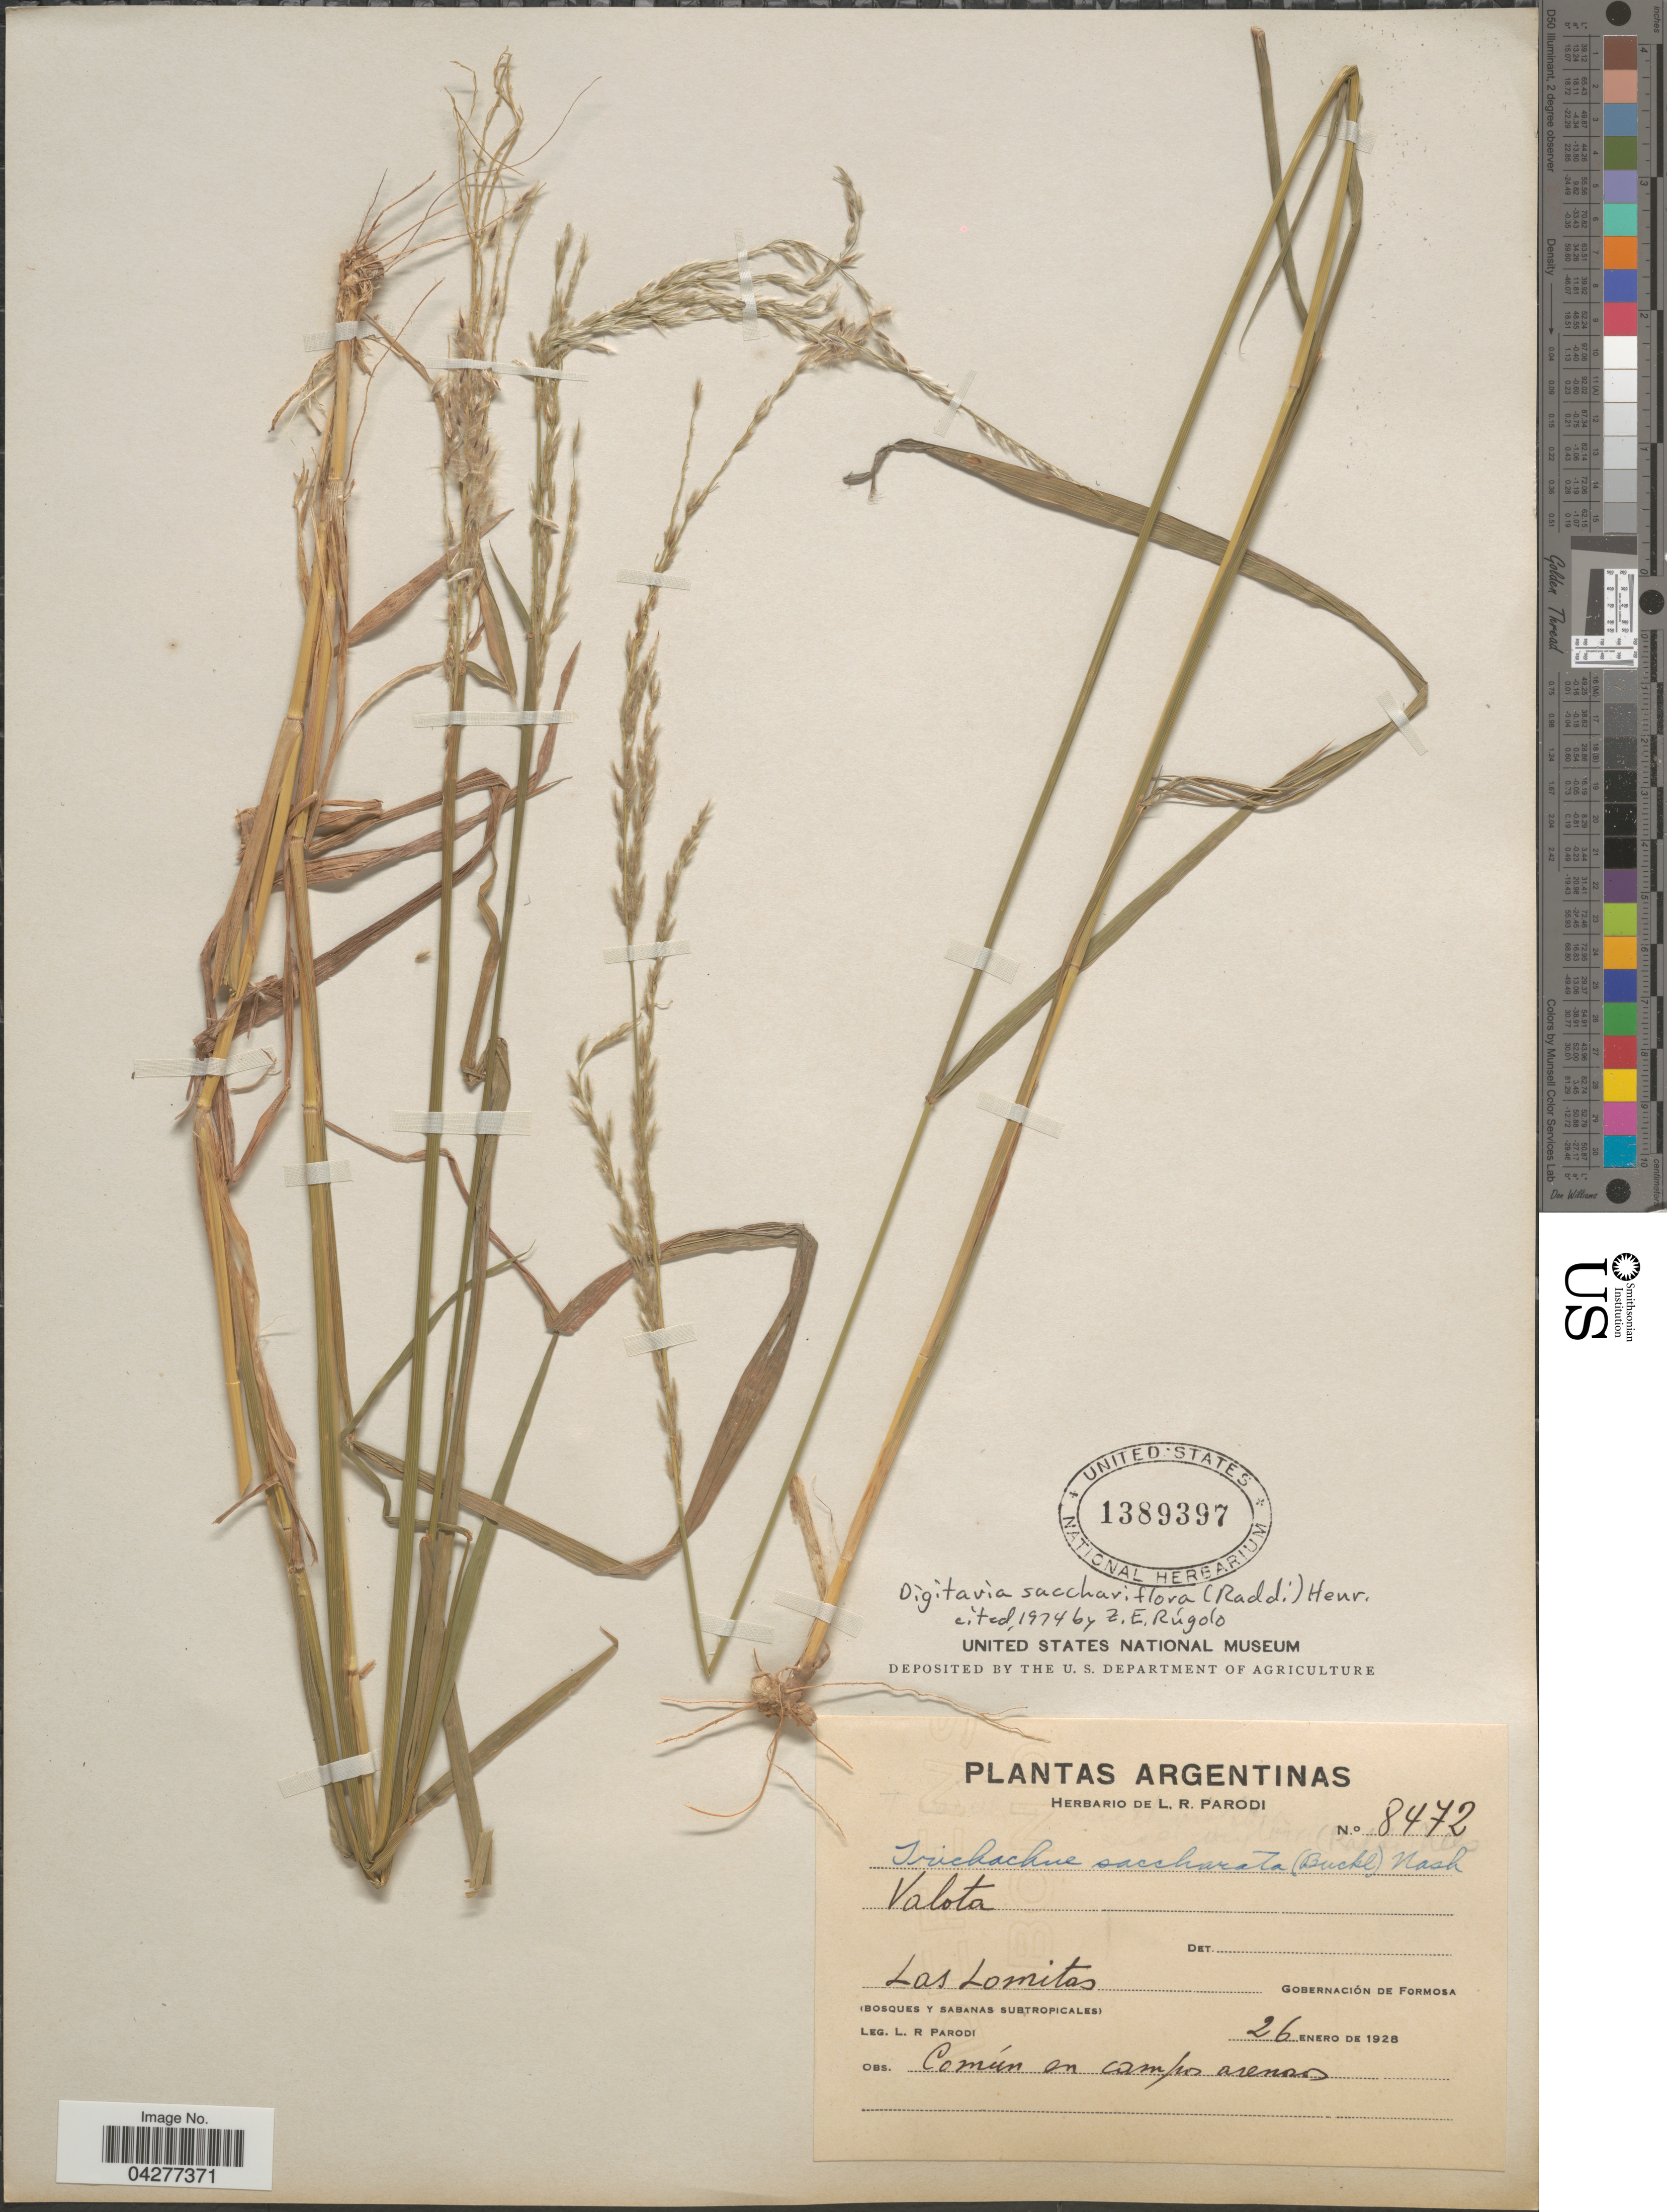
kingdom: Plantae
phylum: Tracheophyta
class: Liliopsida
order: Poales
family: Poaceae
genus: Digitaria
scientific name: Digitaria sacchariflora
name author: (Nees) Henr.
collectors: L. R. Parodi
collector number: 8472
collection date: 1928-01-26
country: Argentina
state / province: Formosa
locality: Las Lomitas. Gobernación de Formosa. Común en campo arenosas.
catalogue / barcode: US 1389397